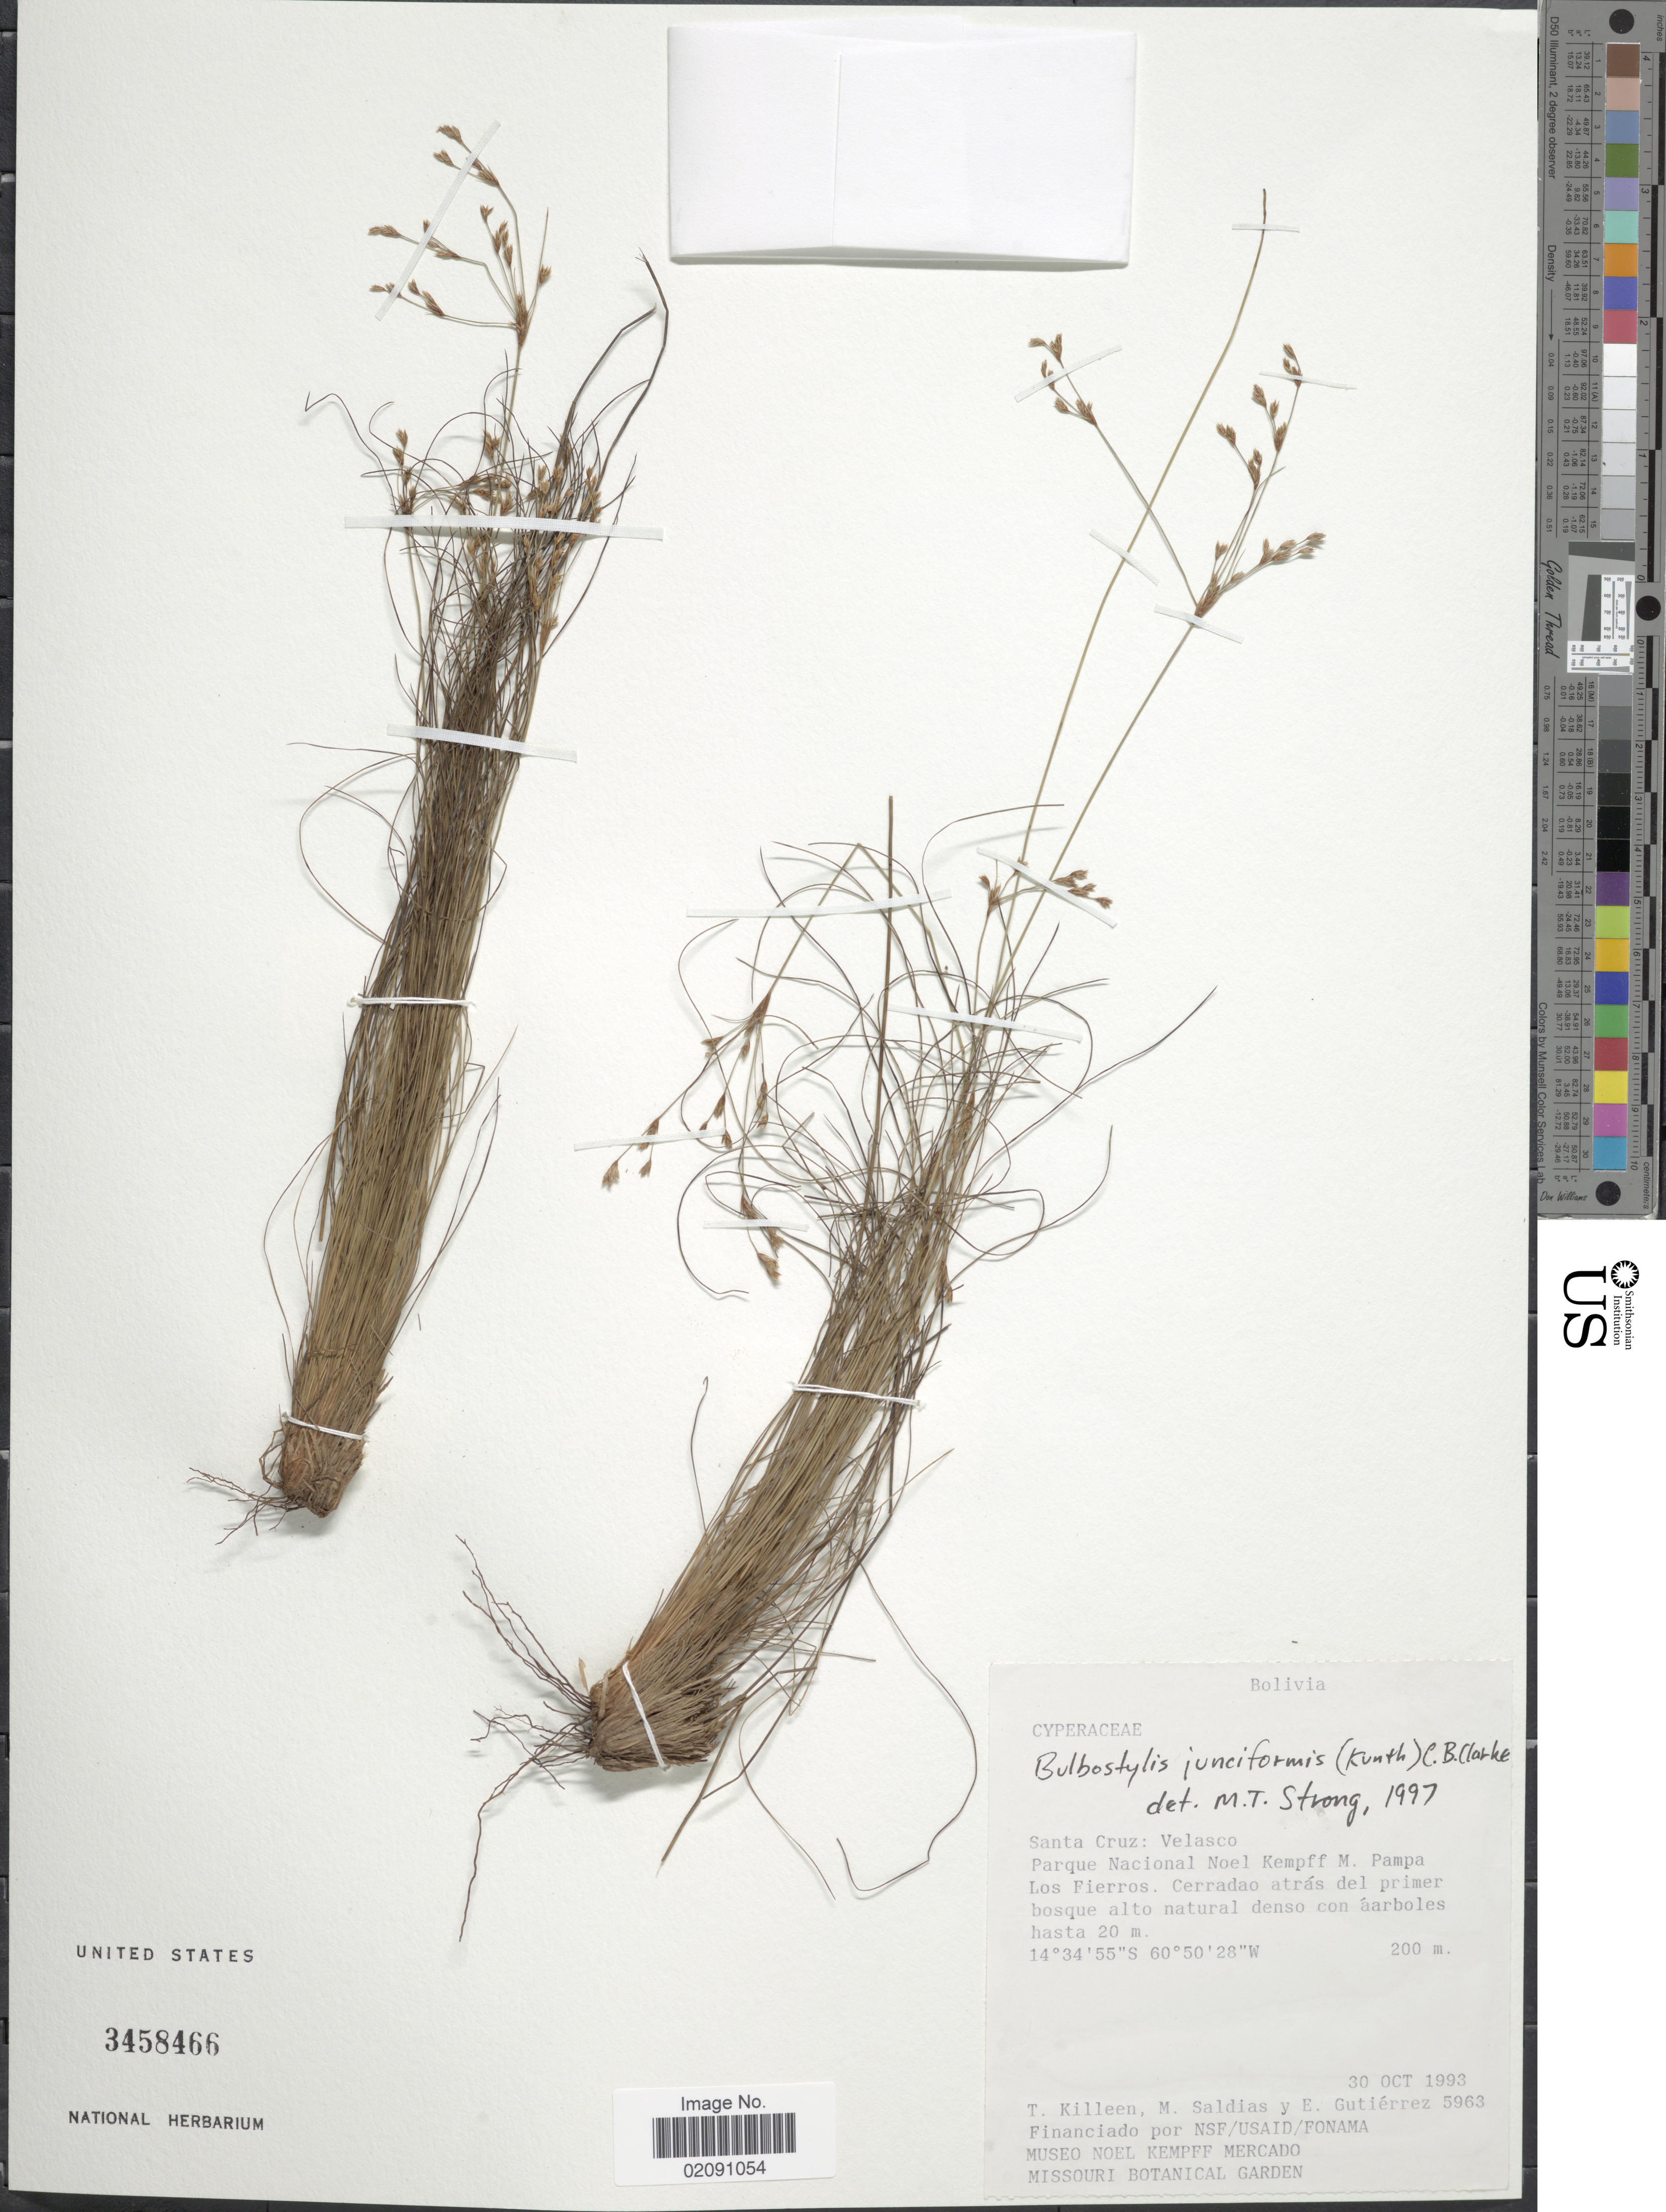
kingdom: Plantae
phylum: Tracheophyta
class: Liliopsida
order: Poales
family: Cyperaceae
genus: Bulbostylis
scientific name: Bulbostylis junciformis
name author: (Kunth) C.B. Clarke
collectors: T. J. Killeen, M. Saldias & E. Gutiérrez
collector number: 5963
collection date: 1993-10-30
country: Bolivia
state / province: Santa Cruz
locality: Velasco,Parque Nacional Kempff M. Pampa Los Fierros, cerradao atras del primer bosque alto natural denso con aarboles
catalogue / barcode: US 3458466